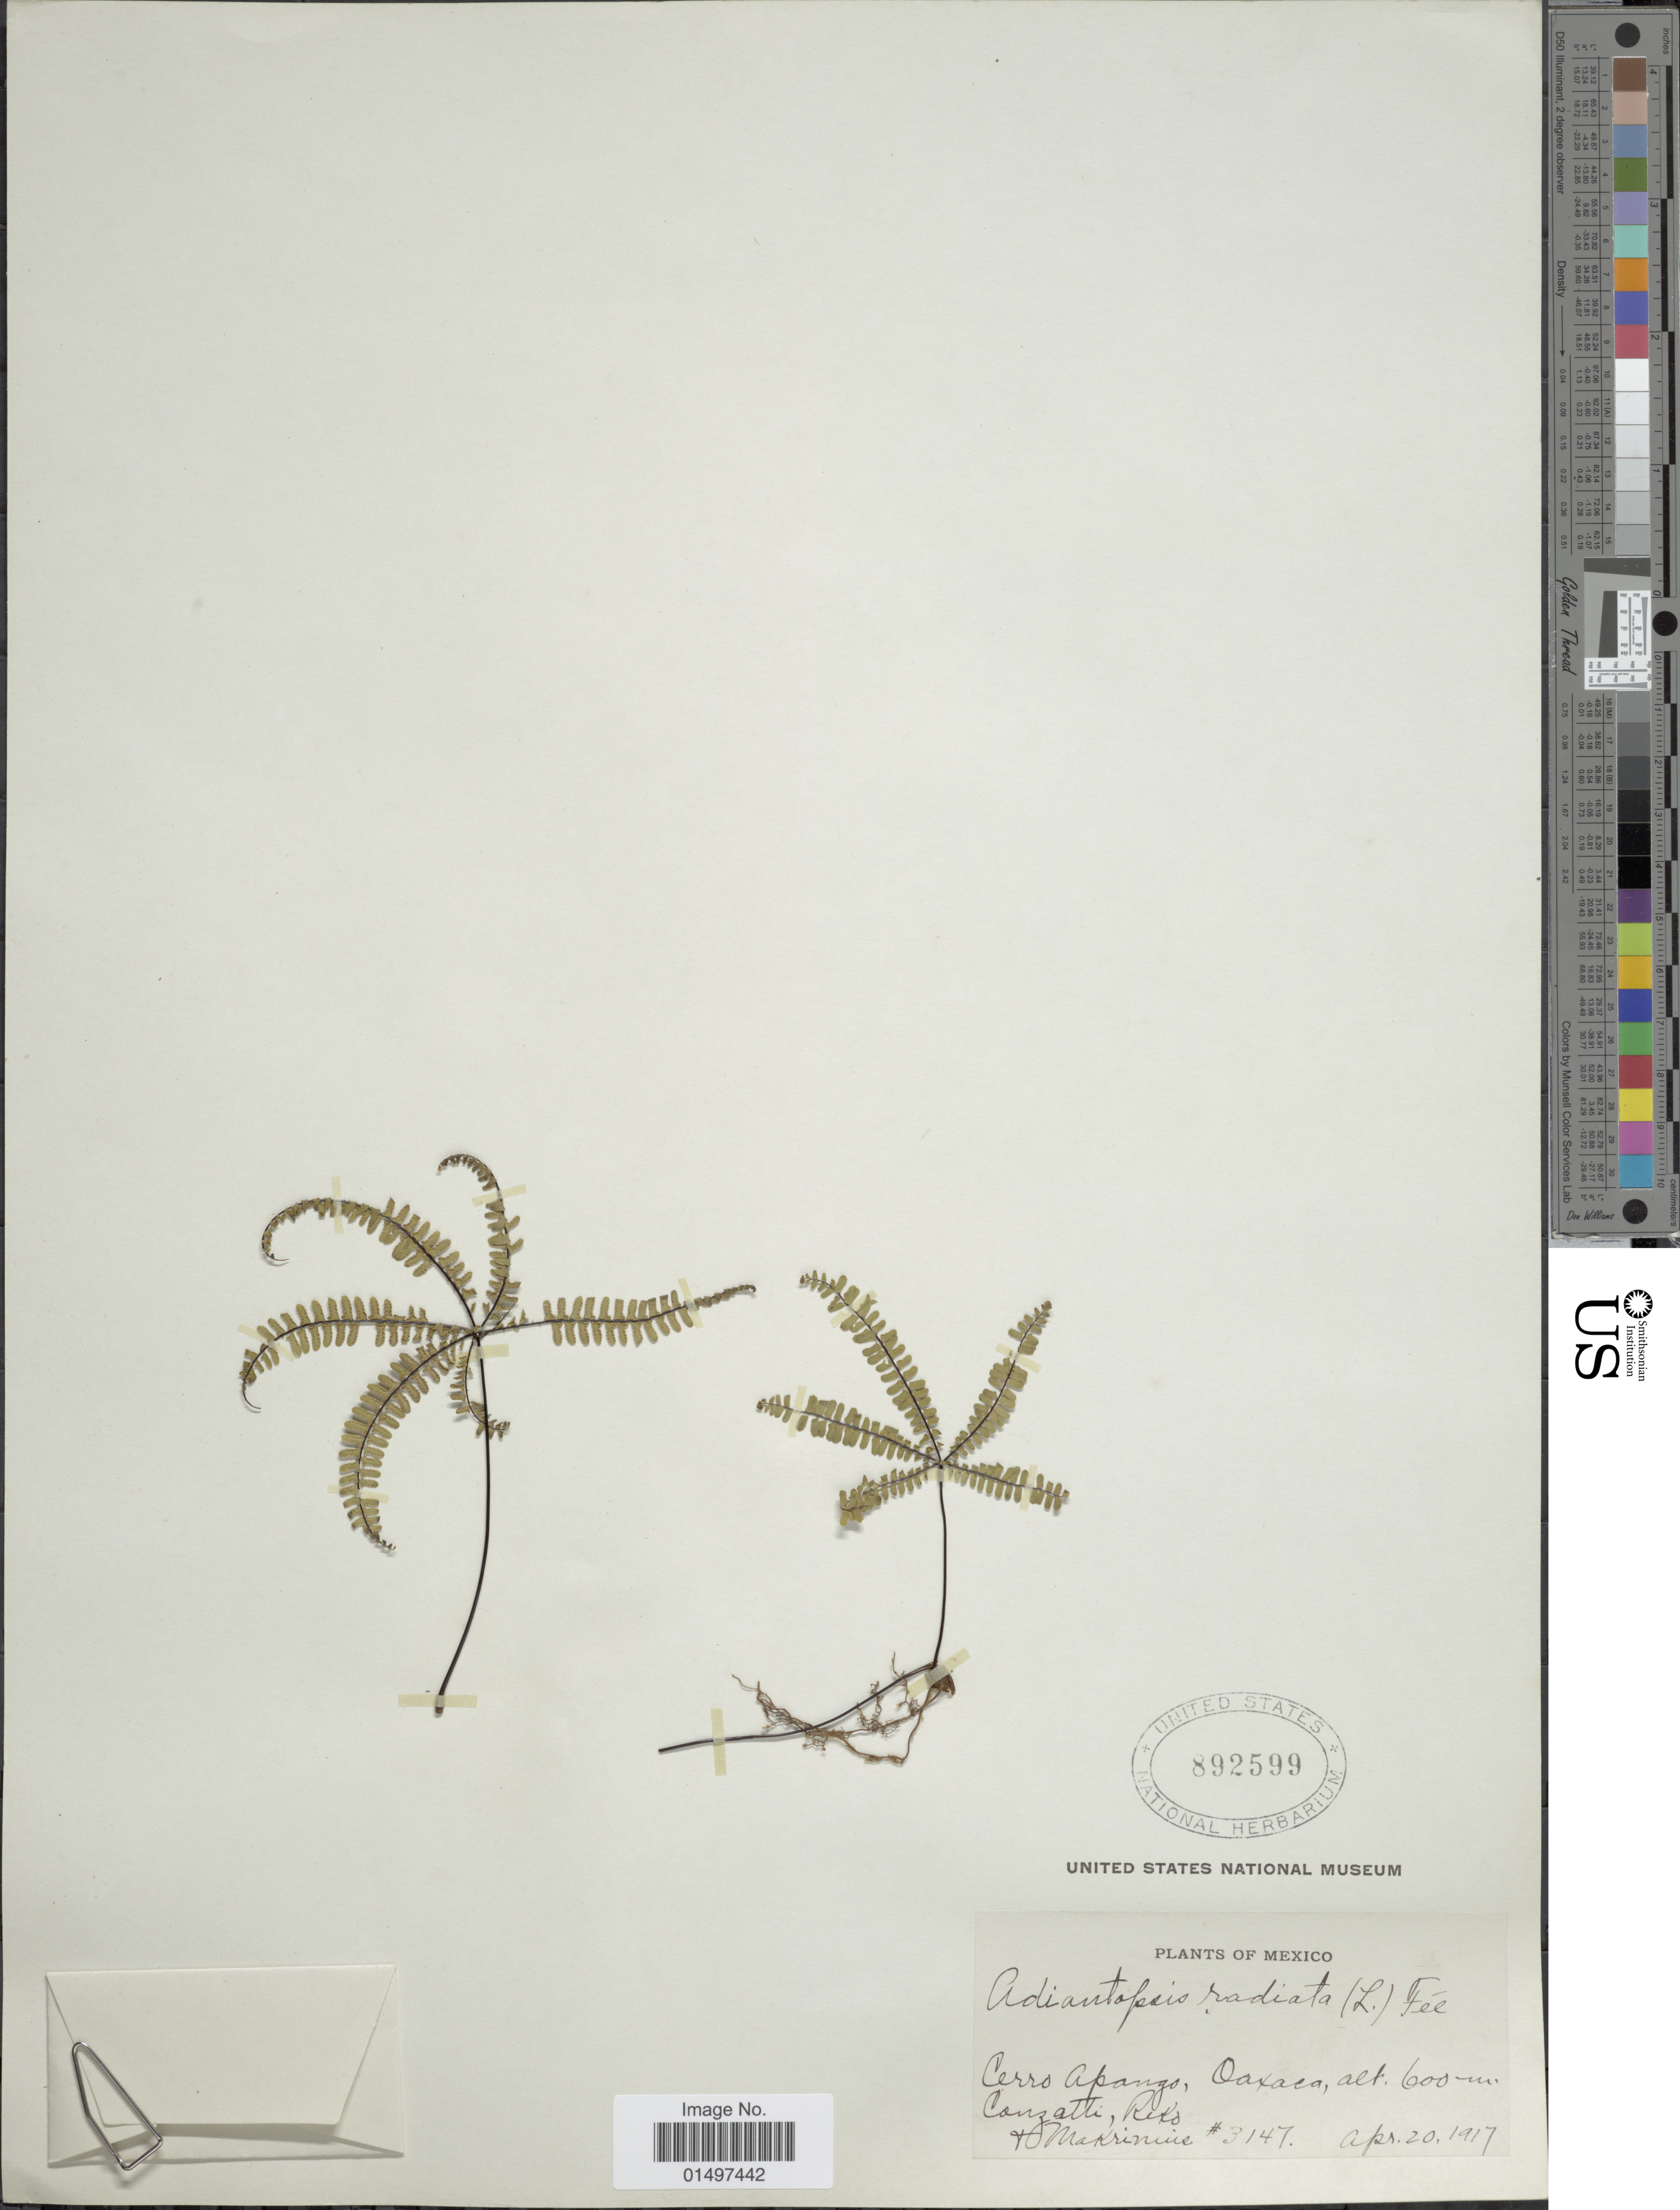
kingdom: Plantae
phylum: Tracheophyta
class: Polypodiopsida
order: Polypodiales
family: Pteridaceae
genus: Adiantopsis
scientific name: Adiantopsis radiata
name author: (L.) Fée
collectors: -. Makrinius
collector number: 3147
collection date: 1917-04-20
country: Mexico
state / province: Oaxaca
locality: Cerro Apango. Conzatti, Reko.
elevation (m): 600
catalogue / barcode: US 892599